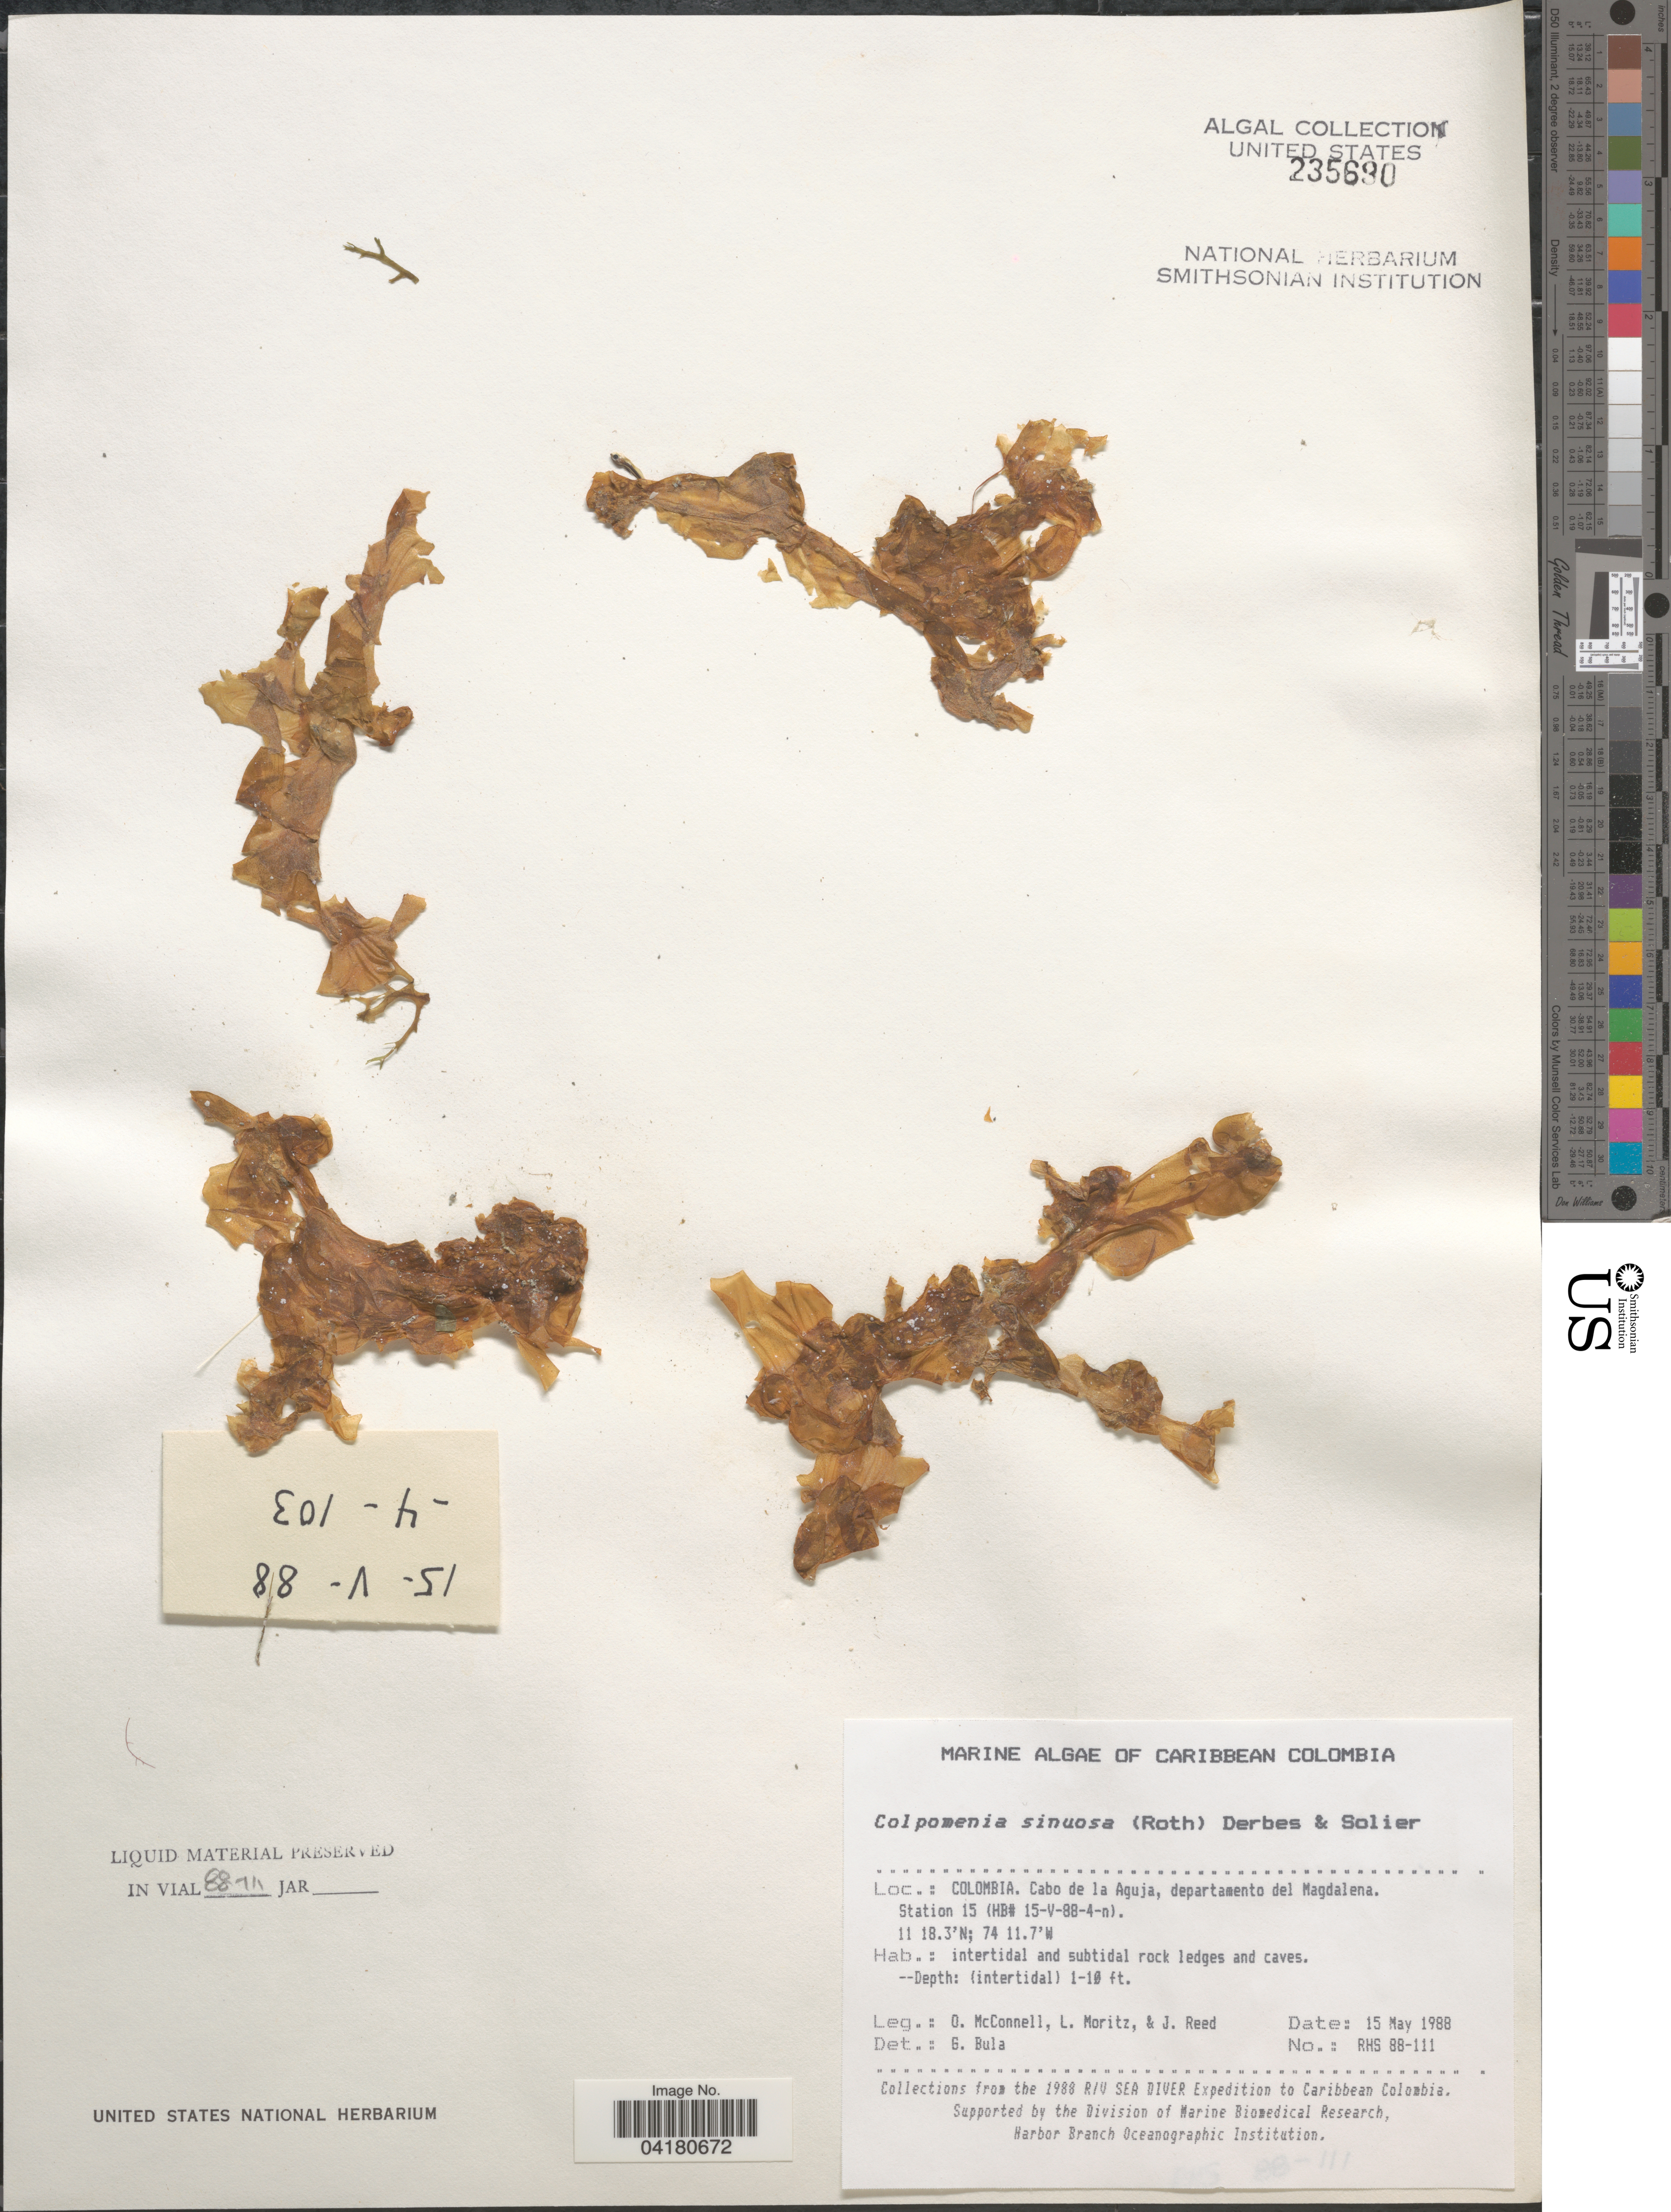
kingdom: Chromista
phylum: Ochrophyta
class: Phaeophyceae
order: Scytosiphonales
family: Scytosiphonaceae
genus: Colpomenia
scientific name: Colpomenia sinuosa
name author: (K. Mert. ex Roth) Derbes & Solier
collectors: O. McConnell, L. Moritz & J. Reed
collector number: RHS88-111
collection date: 1988-05-15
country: Colombia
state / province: Magdalena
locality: Caribbean Colombia. Cabo de la Aguja, departamento del Magdalena. Station 15 (HB# 15-V-88-4-n). The 1988 R/V Sea Diver Expedition to Caribbean Colombia.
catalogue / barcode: US 235690